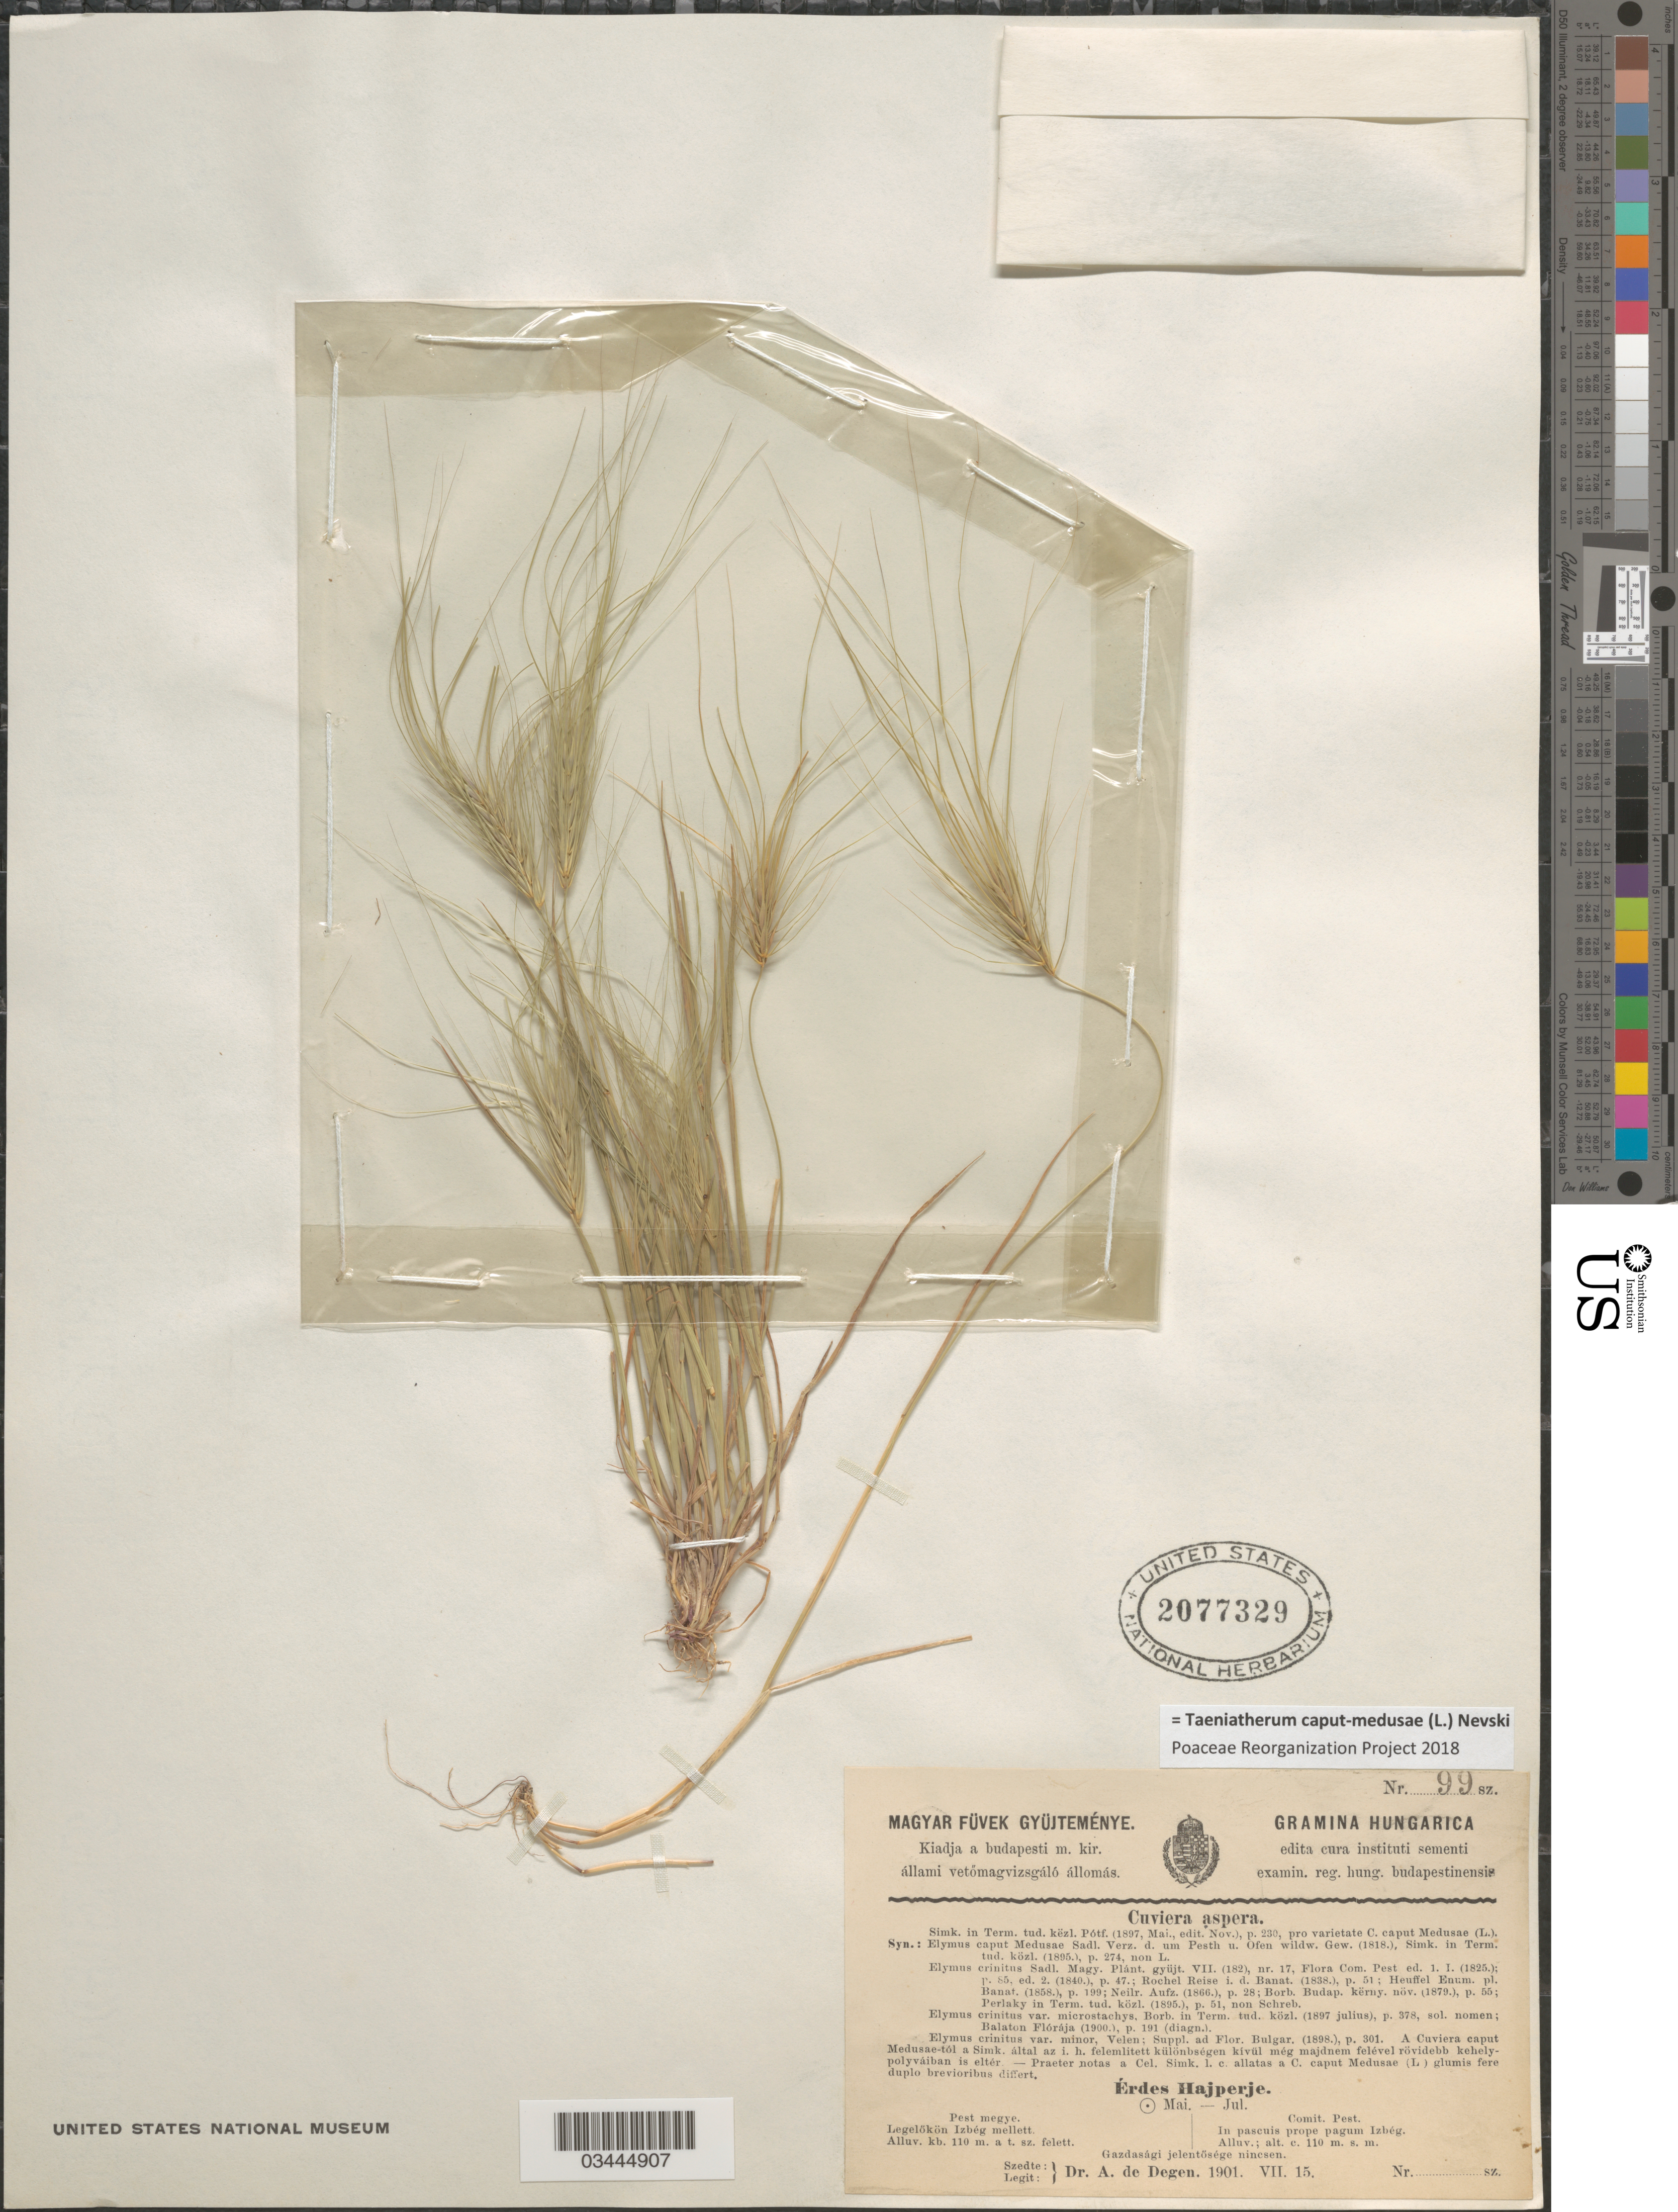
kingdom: Plantae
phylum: Tracheophyta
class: Liliopsida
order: Poales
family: Poaceae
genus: Taeniatherum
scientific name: Taeniatherum caput-medusae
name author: L.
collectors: A. Degen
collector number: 99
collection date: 1901-07-15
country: Hungary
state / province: Pest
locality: Hungarica. Comit. Pest. In pascuis prope pagum Izbég.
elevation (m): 110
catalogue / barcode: US 2077329